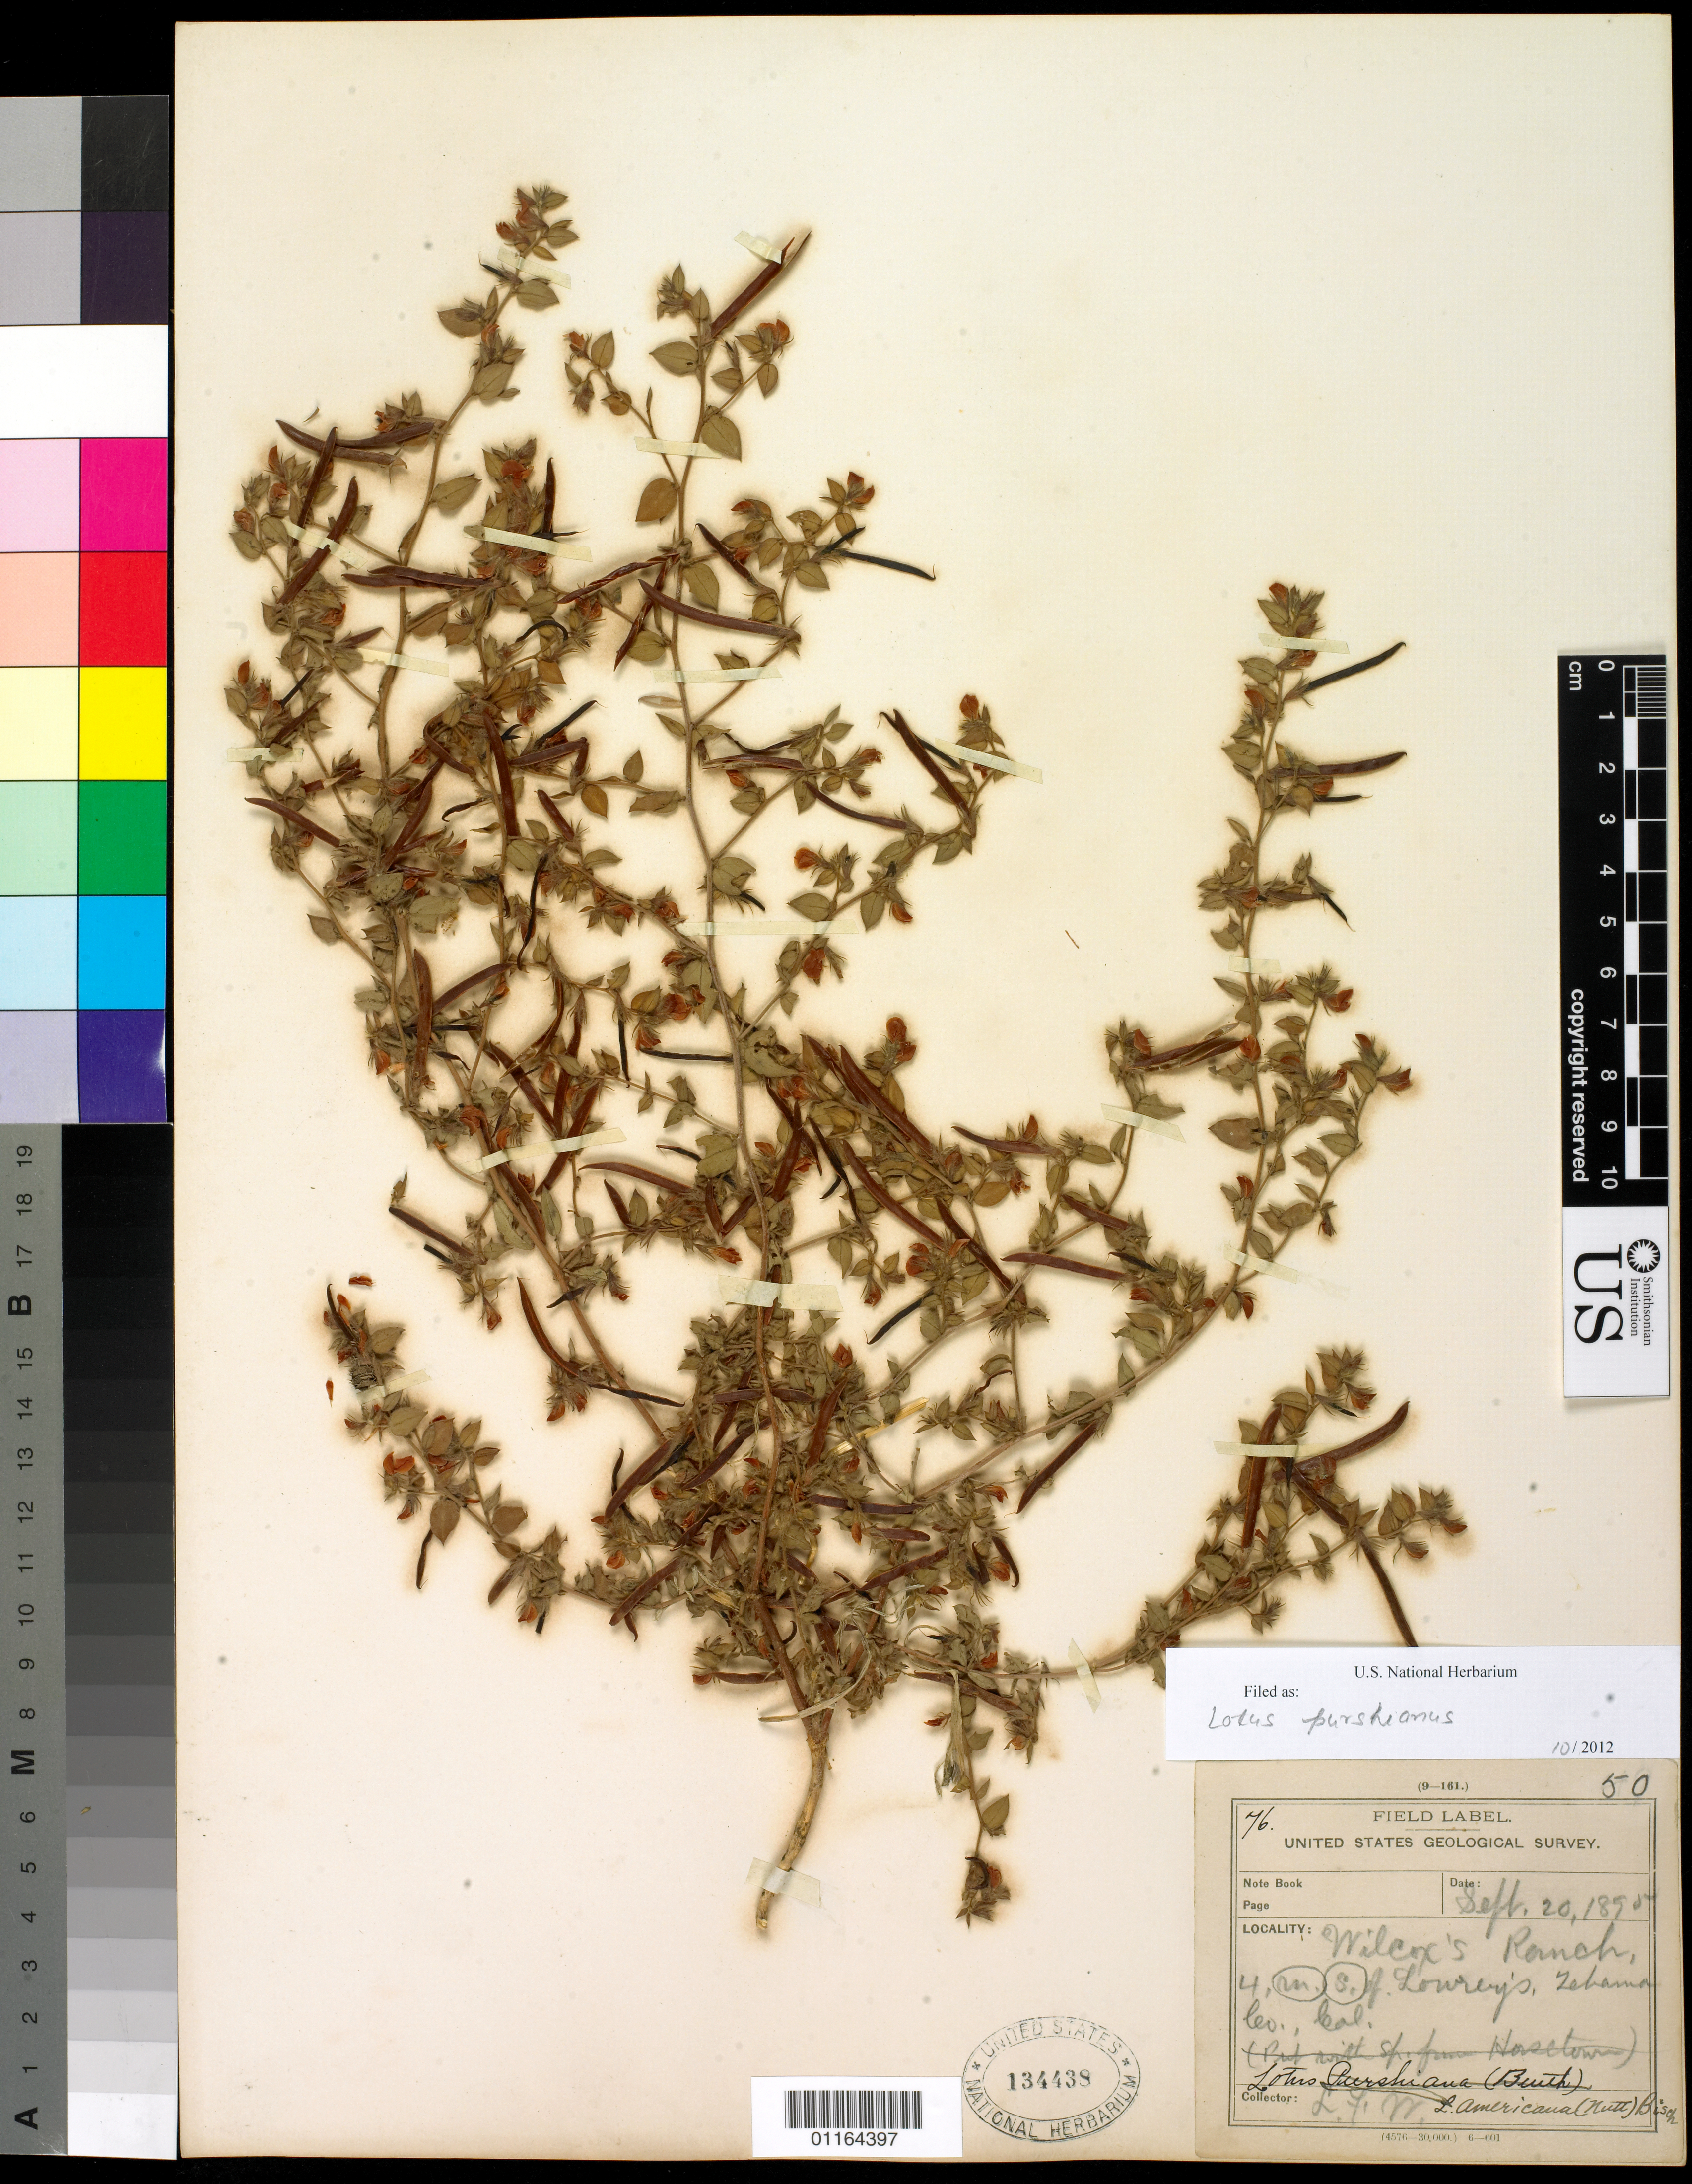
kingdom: Plantae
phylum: Tracheophyta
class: Magnoliopsida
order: Fabales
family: Fabaceae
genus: Acmispon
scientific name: Acmispon americanus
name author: (Nutt.) Rydb.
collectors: L. F. Ward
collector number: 76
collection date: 1895-09-20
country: United States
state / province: California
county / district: Tehama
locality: Wilcox's Ranch.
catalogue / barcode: US 134438